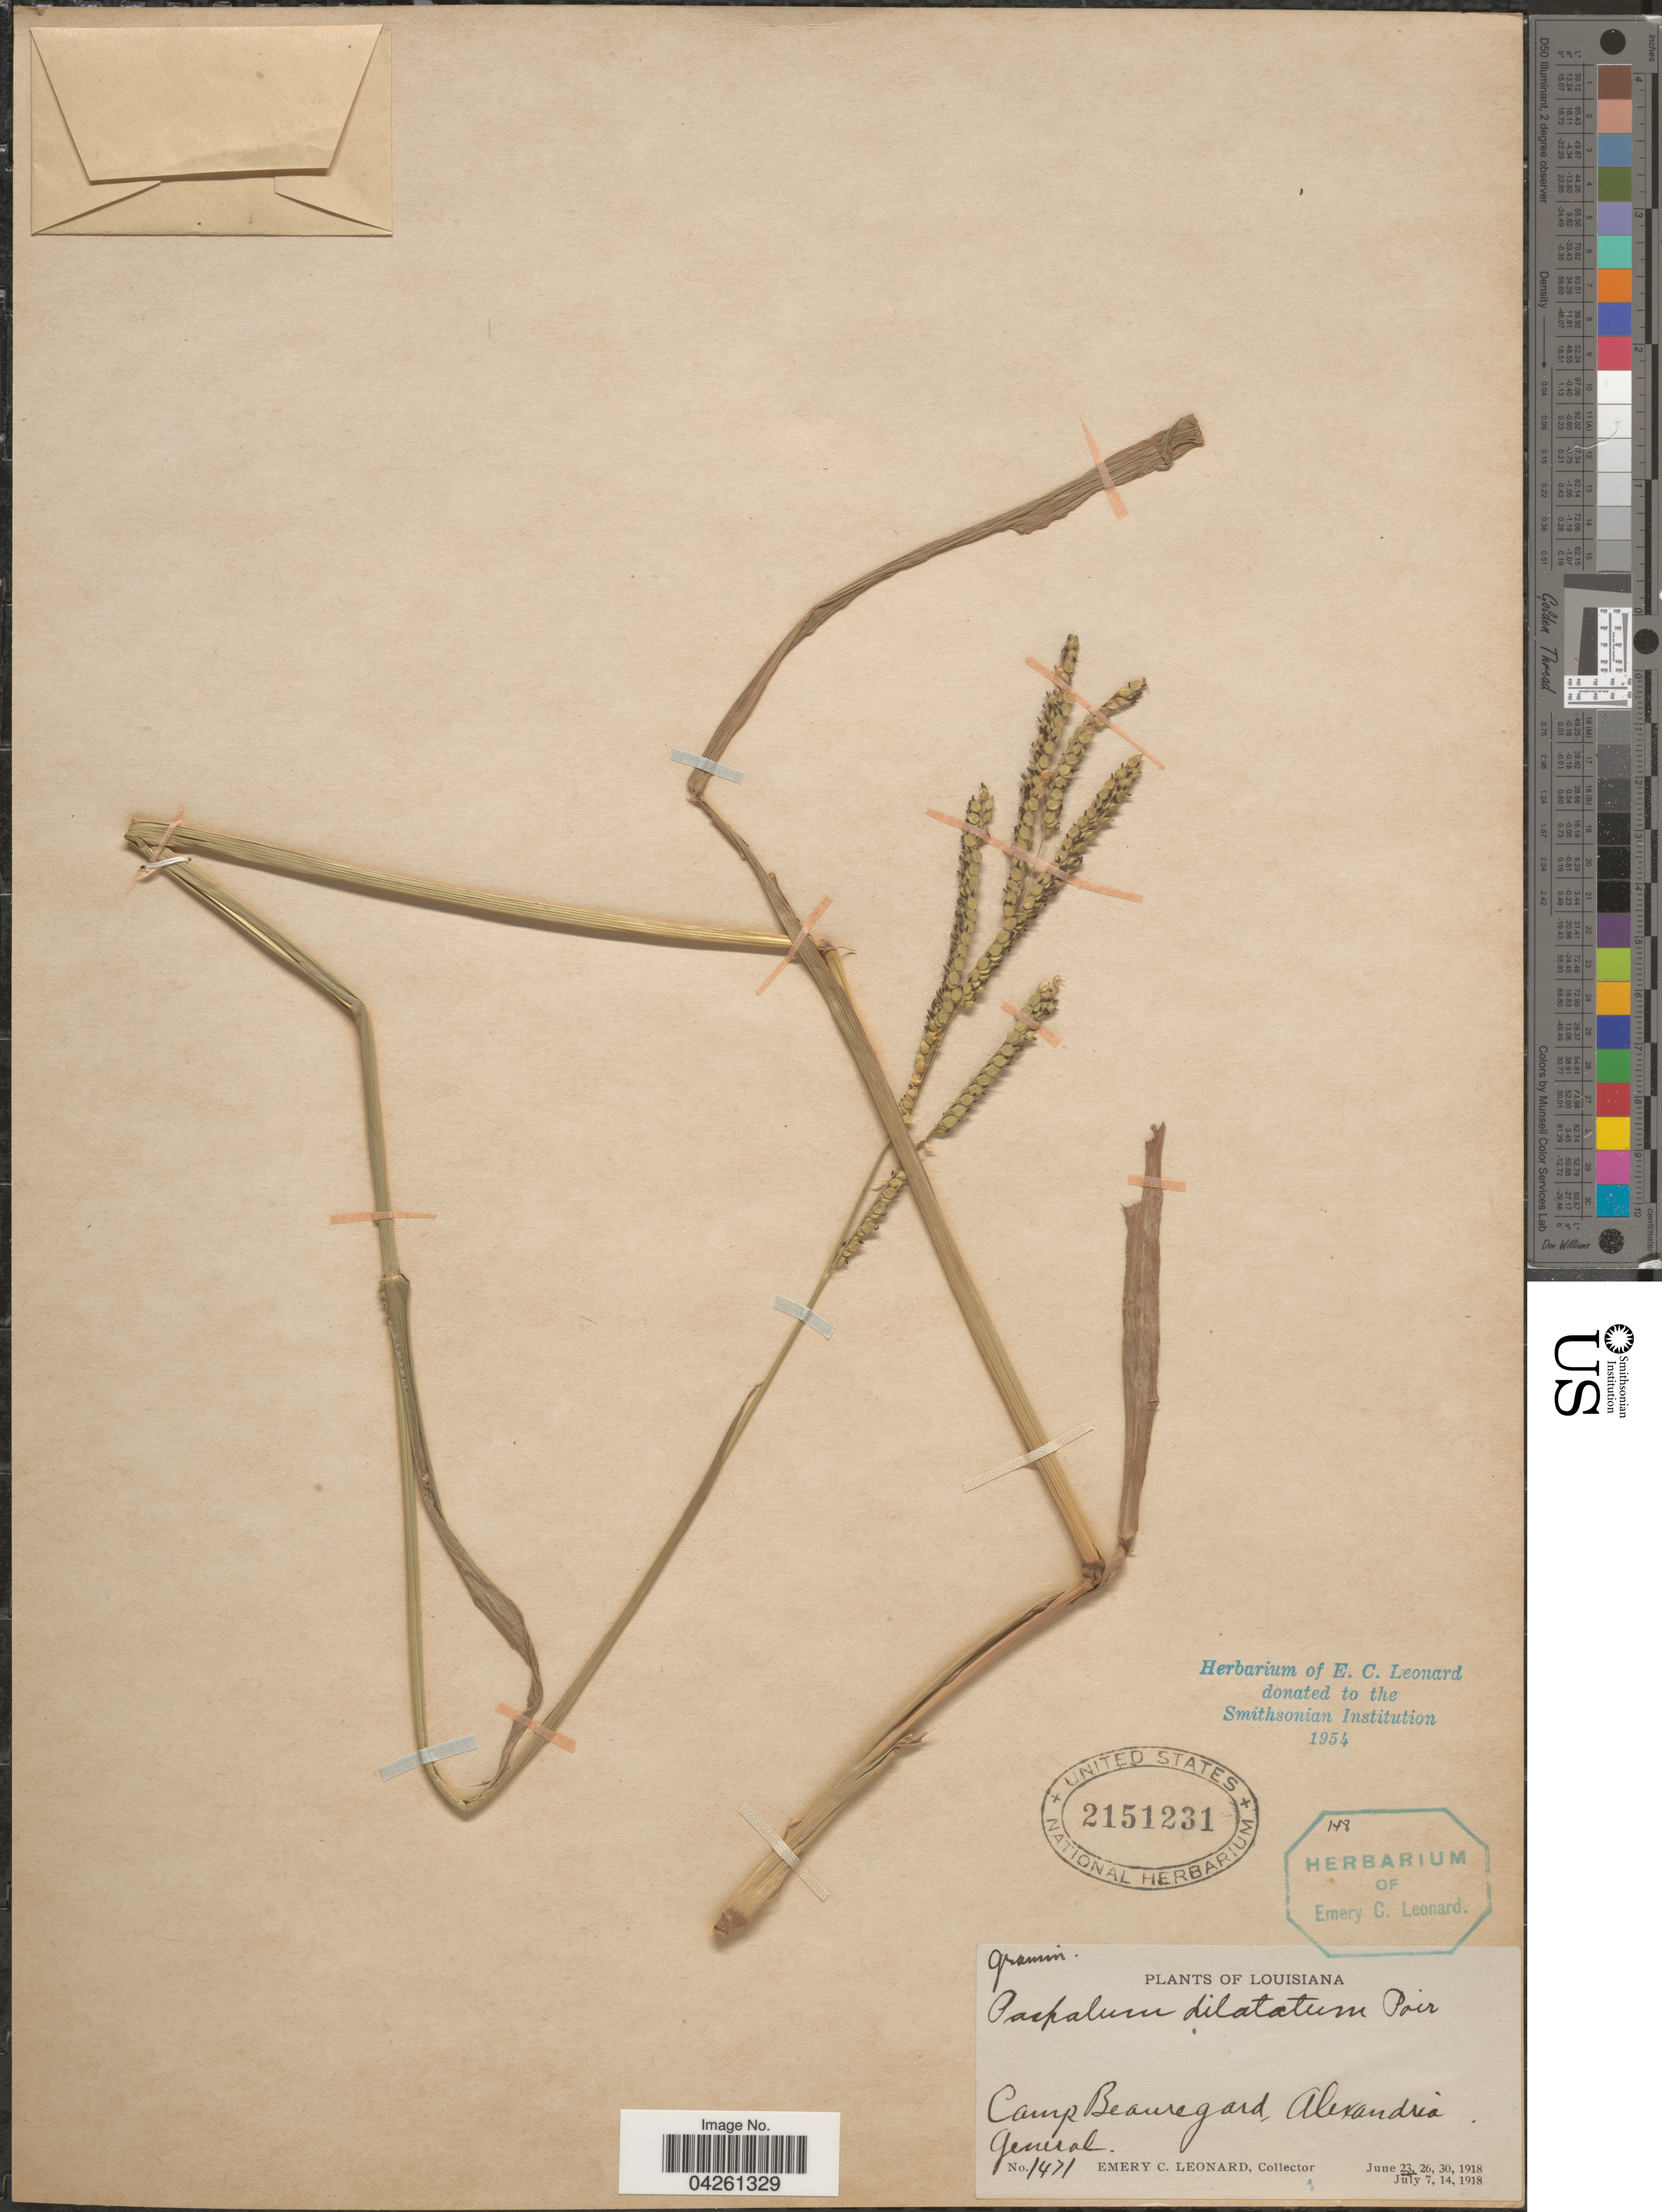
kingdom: Plantae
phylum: Tracheophyta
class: Liliopsida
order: Poales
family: Poaceae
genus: Paspalum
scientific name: Paspalum dilatatum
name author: Poir.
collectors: E. C. Leonard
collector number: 1471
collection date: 1918-06-23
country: United States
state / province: Louisiana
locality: Camp Beauregard, Alexandria General.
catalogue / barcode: US 2151231